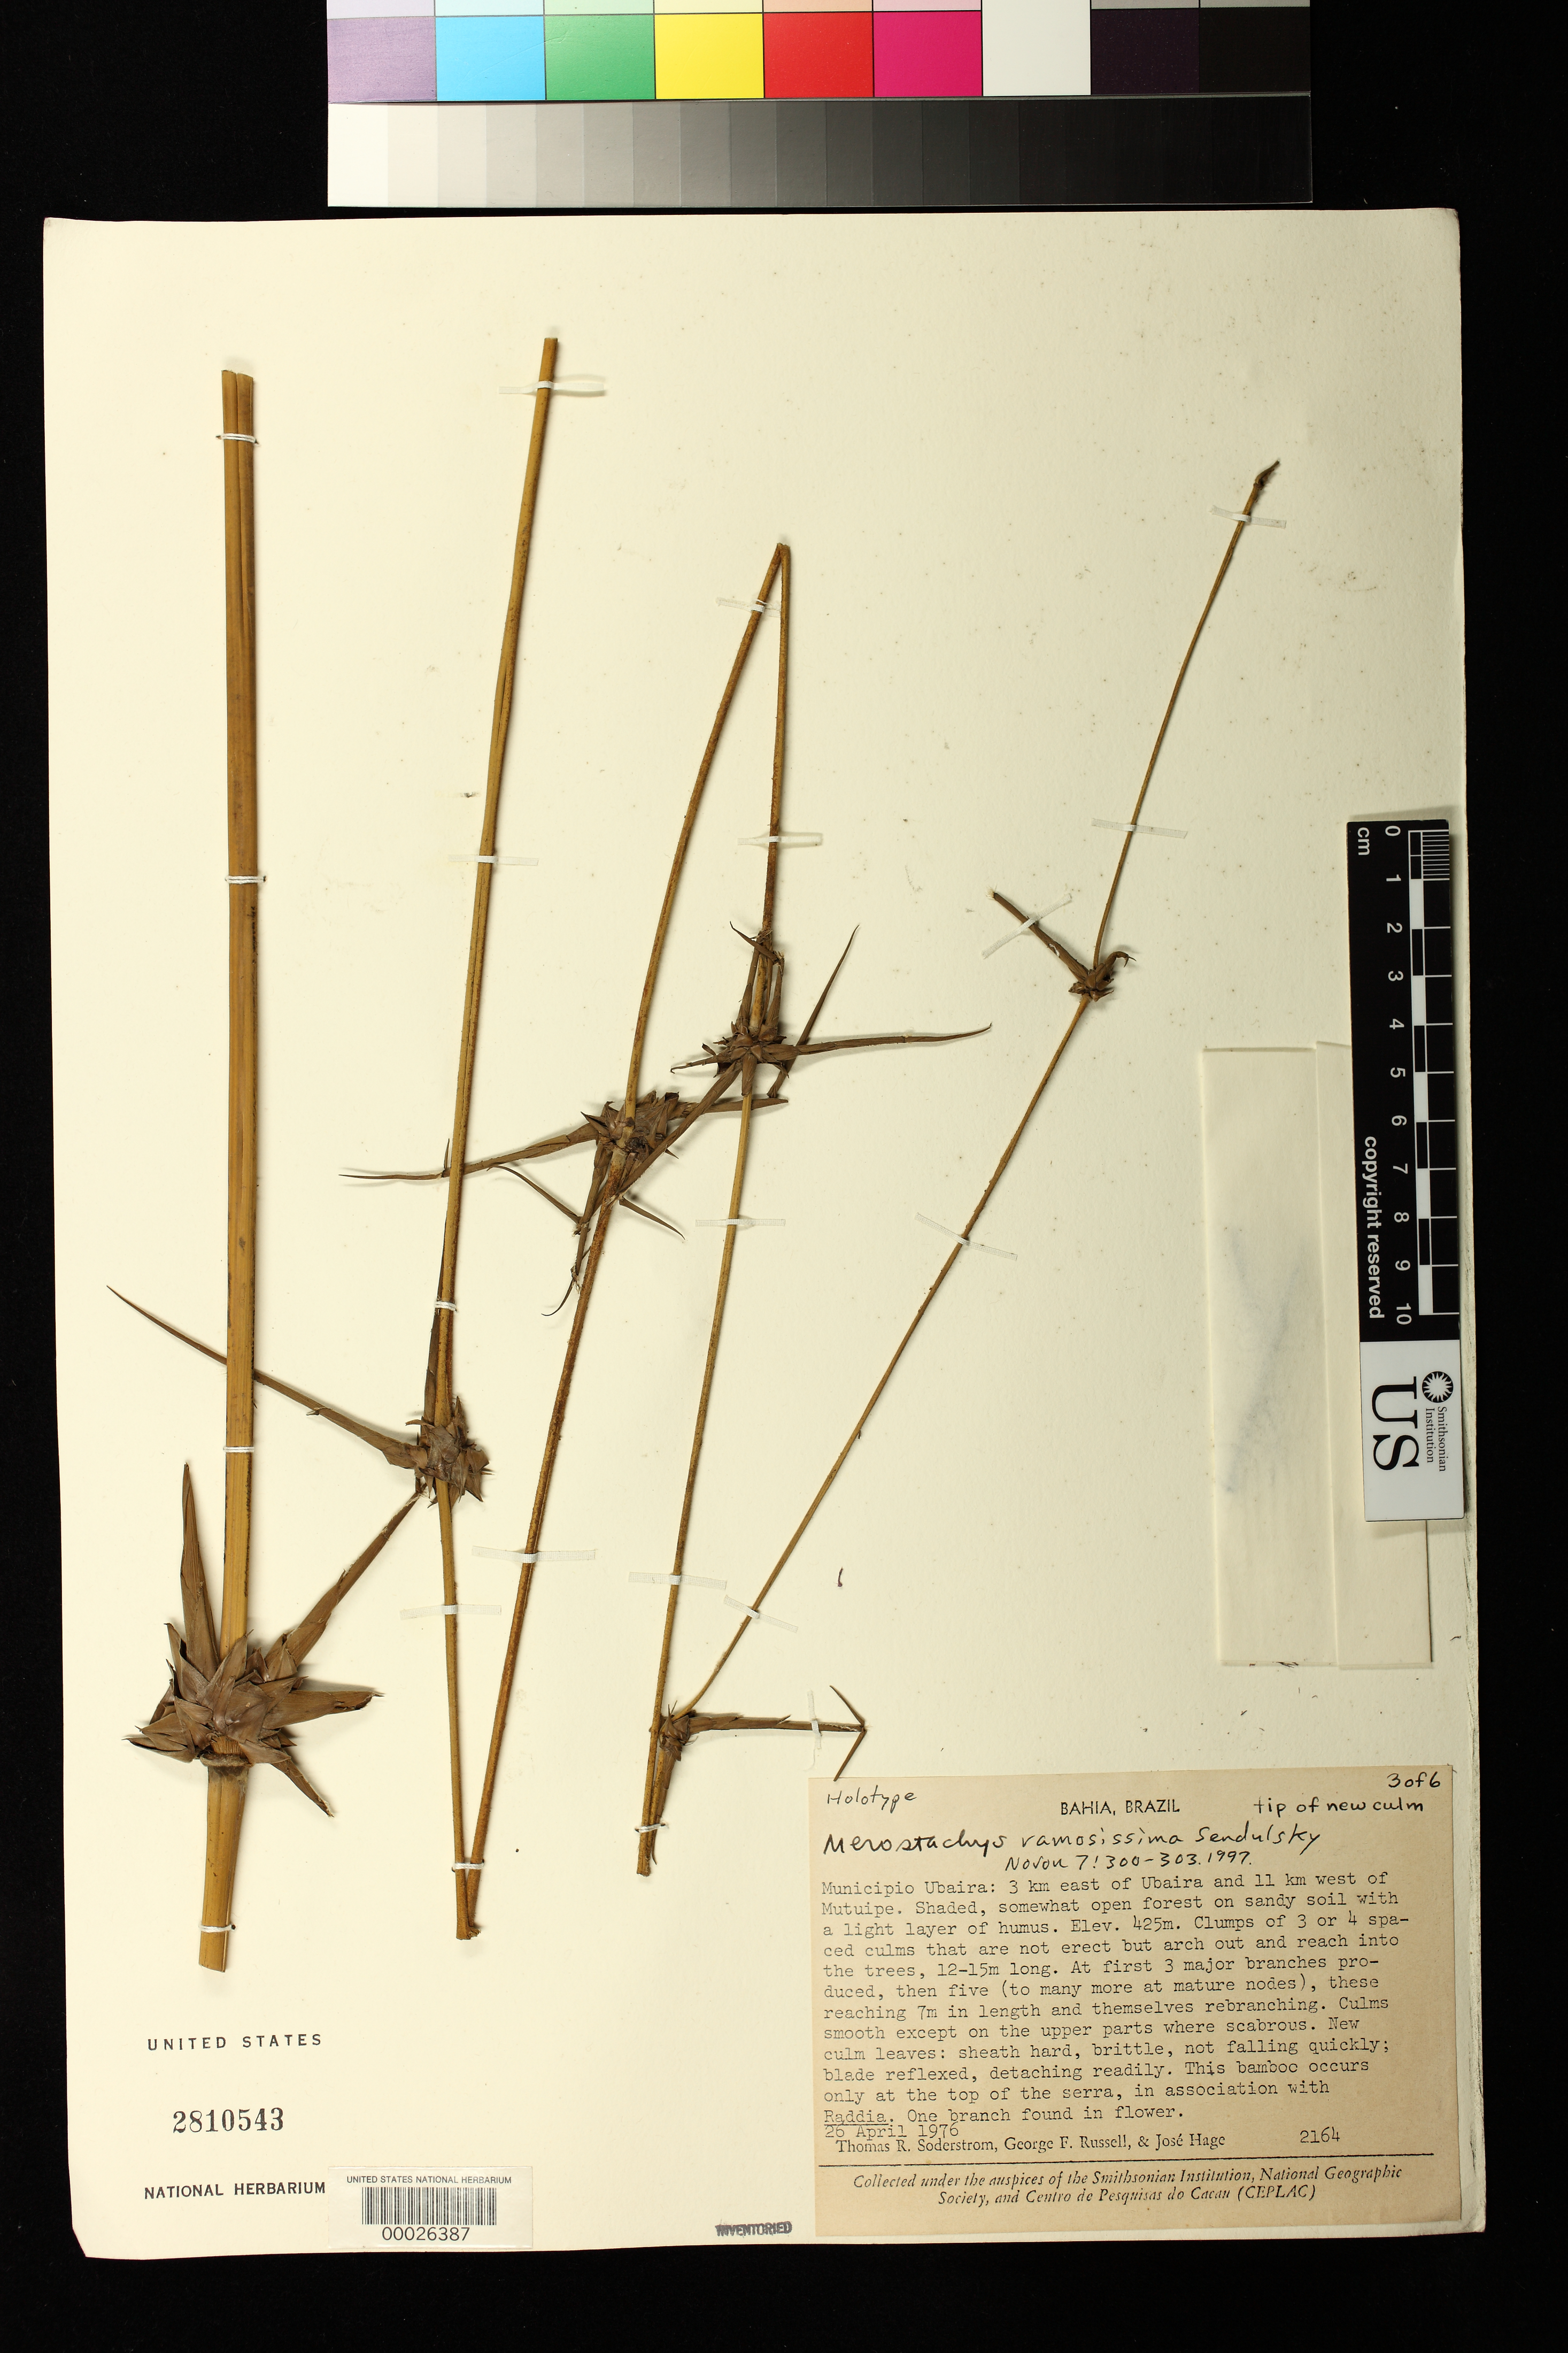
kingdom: Plantae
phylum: Tracheophyta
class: Liliopsida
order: Poales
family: Poaceae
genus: Merostachys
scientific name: Merostachys ramosissima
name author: Send.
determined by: Sendulsky, T.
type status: Holotype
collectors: T. R. Soderstrom, G. Russell & J. Hage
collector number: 2164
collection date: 1976-04-26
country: Brazil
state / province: Bahia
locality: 3 km east of Ubaira and 11 k west of Mutuipe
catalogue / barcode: US 2810543